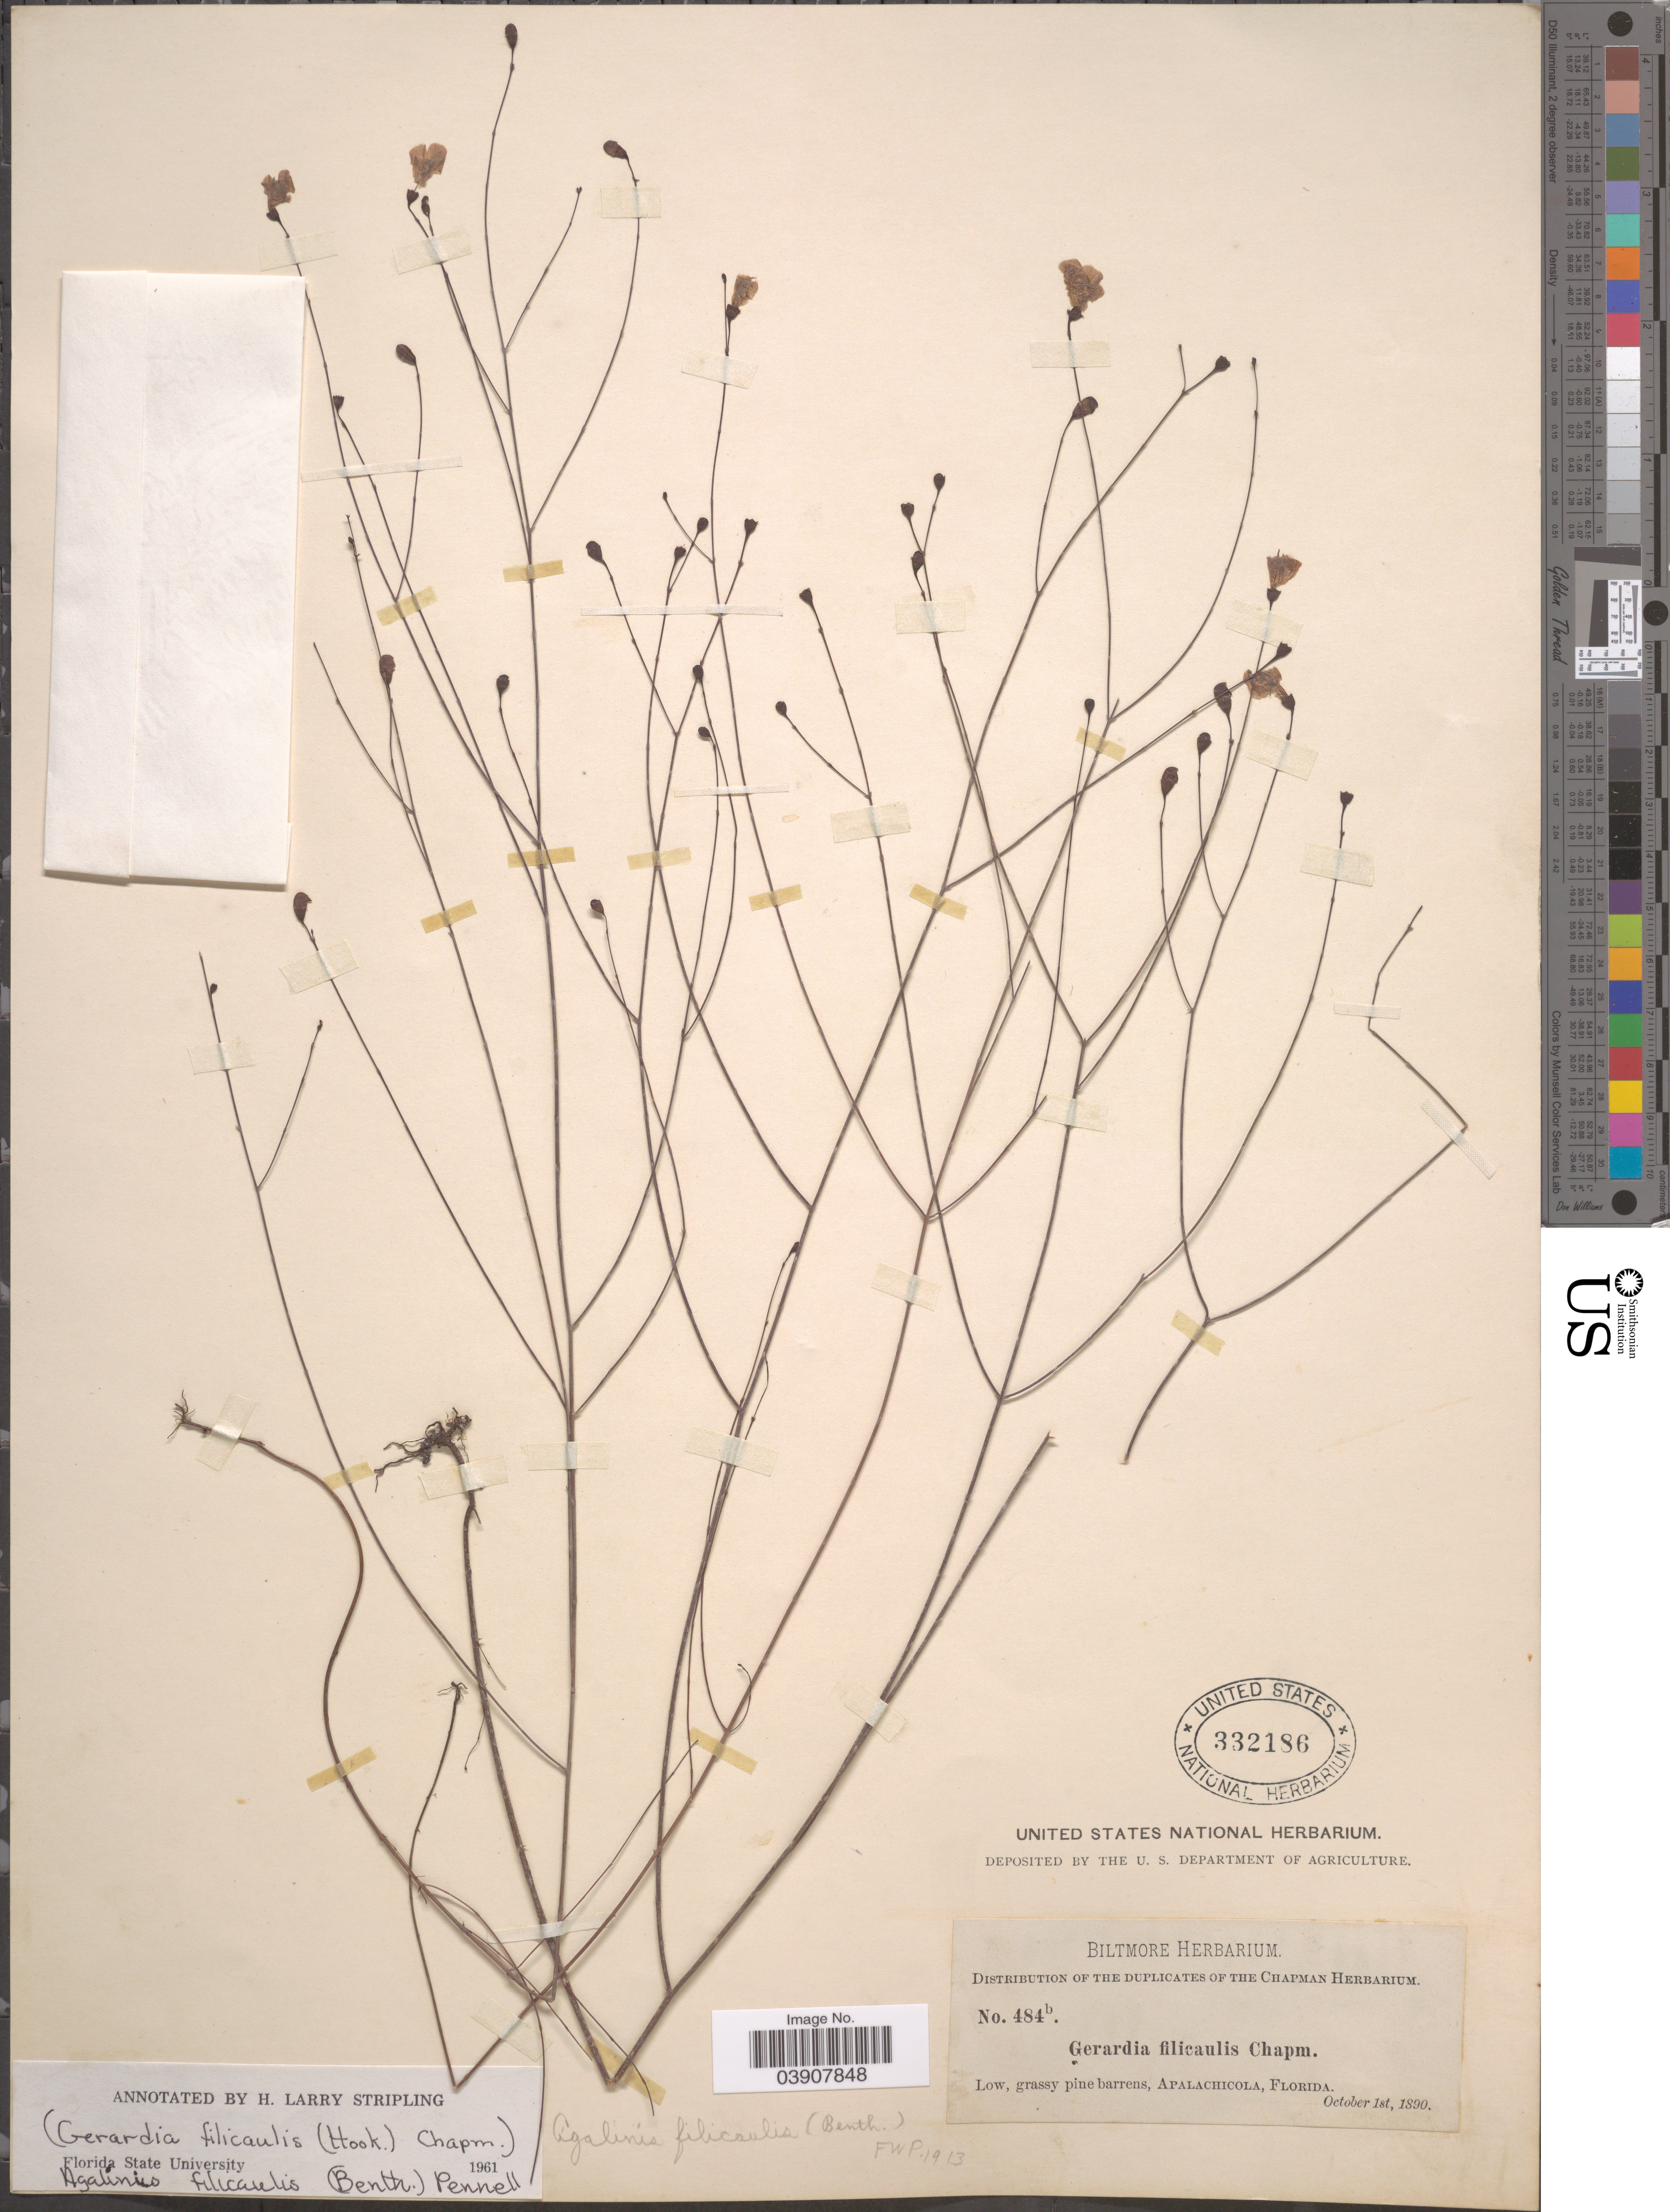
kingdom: Plantae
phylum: Tracheophyta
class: Magnoliopsida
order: Lamiales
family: Orobanchaceae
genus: Agalinis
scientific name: Agalinis filicaulis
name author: (Benth.) Pennell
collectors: ex herb. Biltmore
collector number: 484b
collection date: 1890-10-01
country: United States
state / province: Florida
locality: Apalachicola.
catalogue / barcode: US 332186